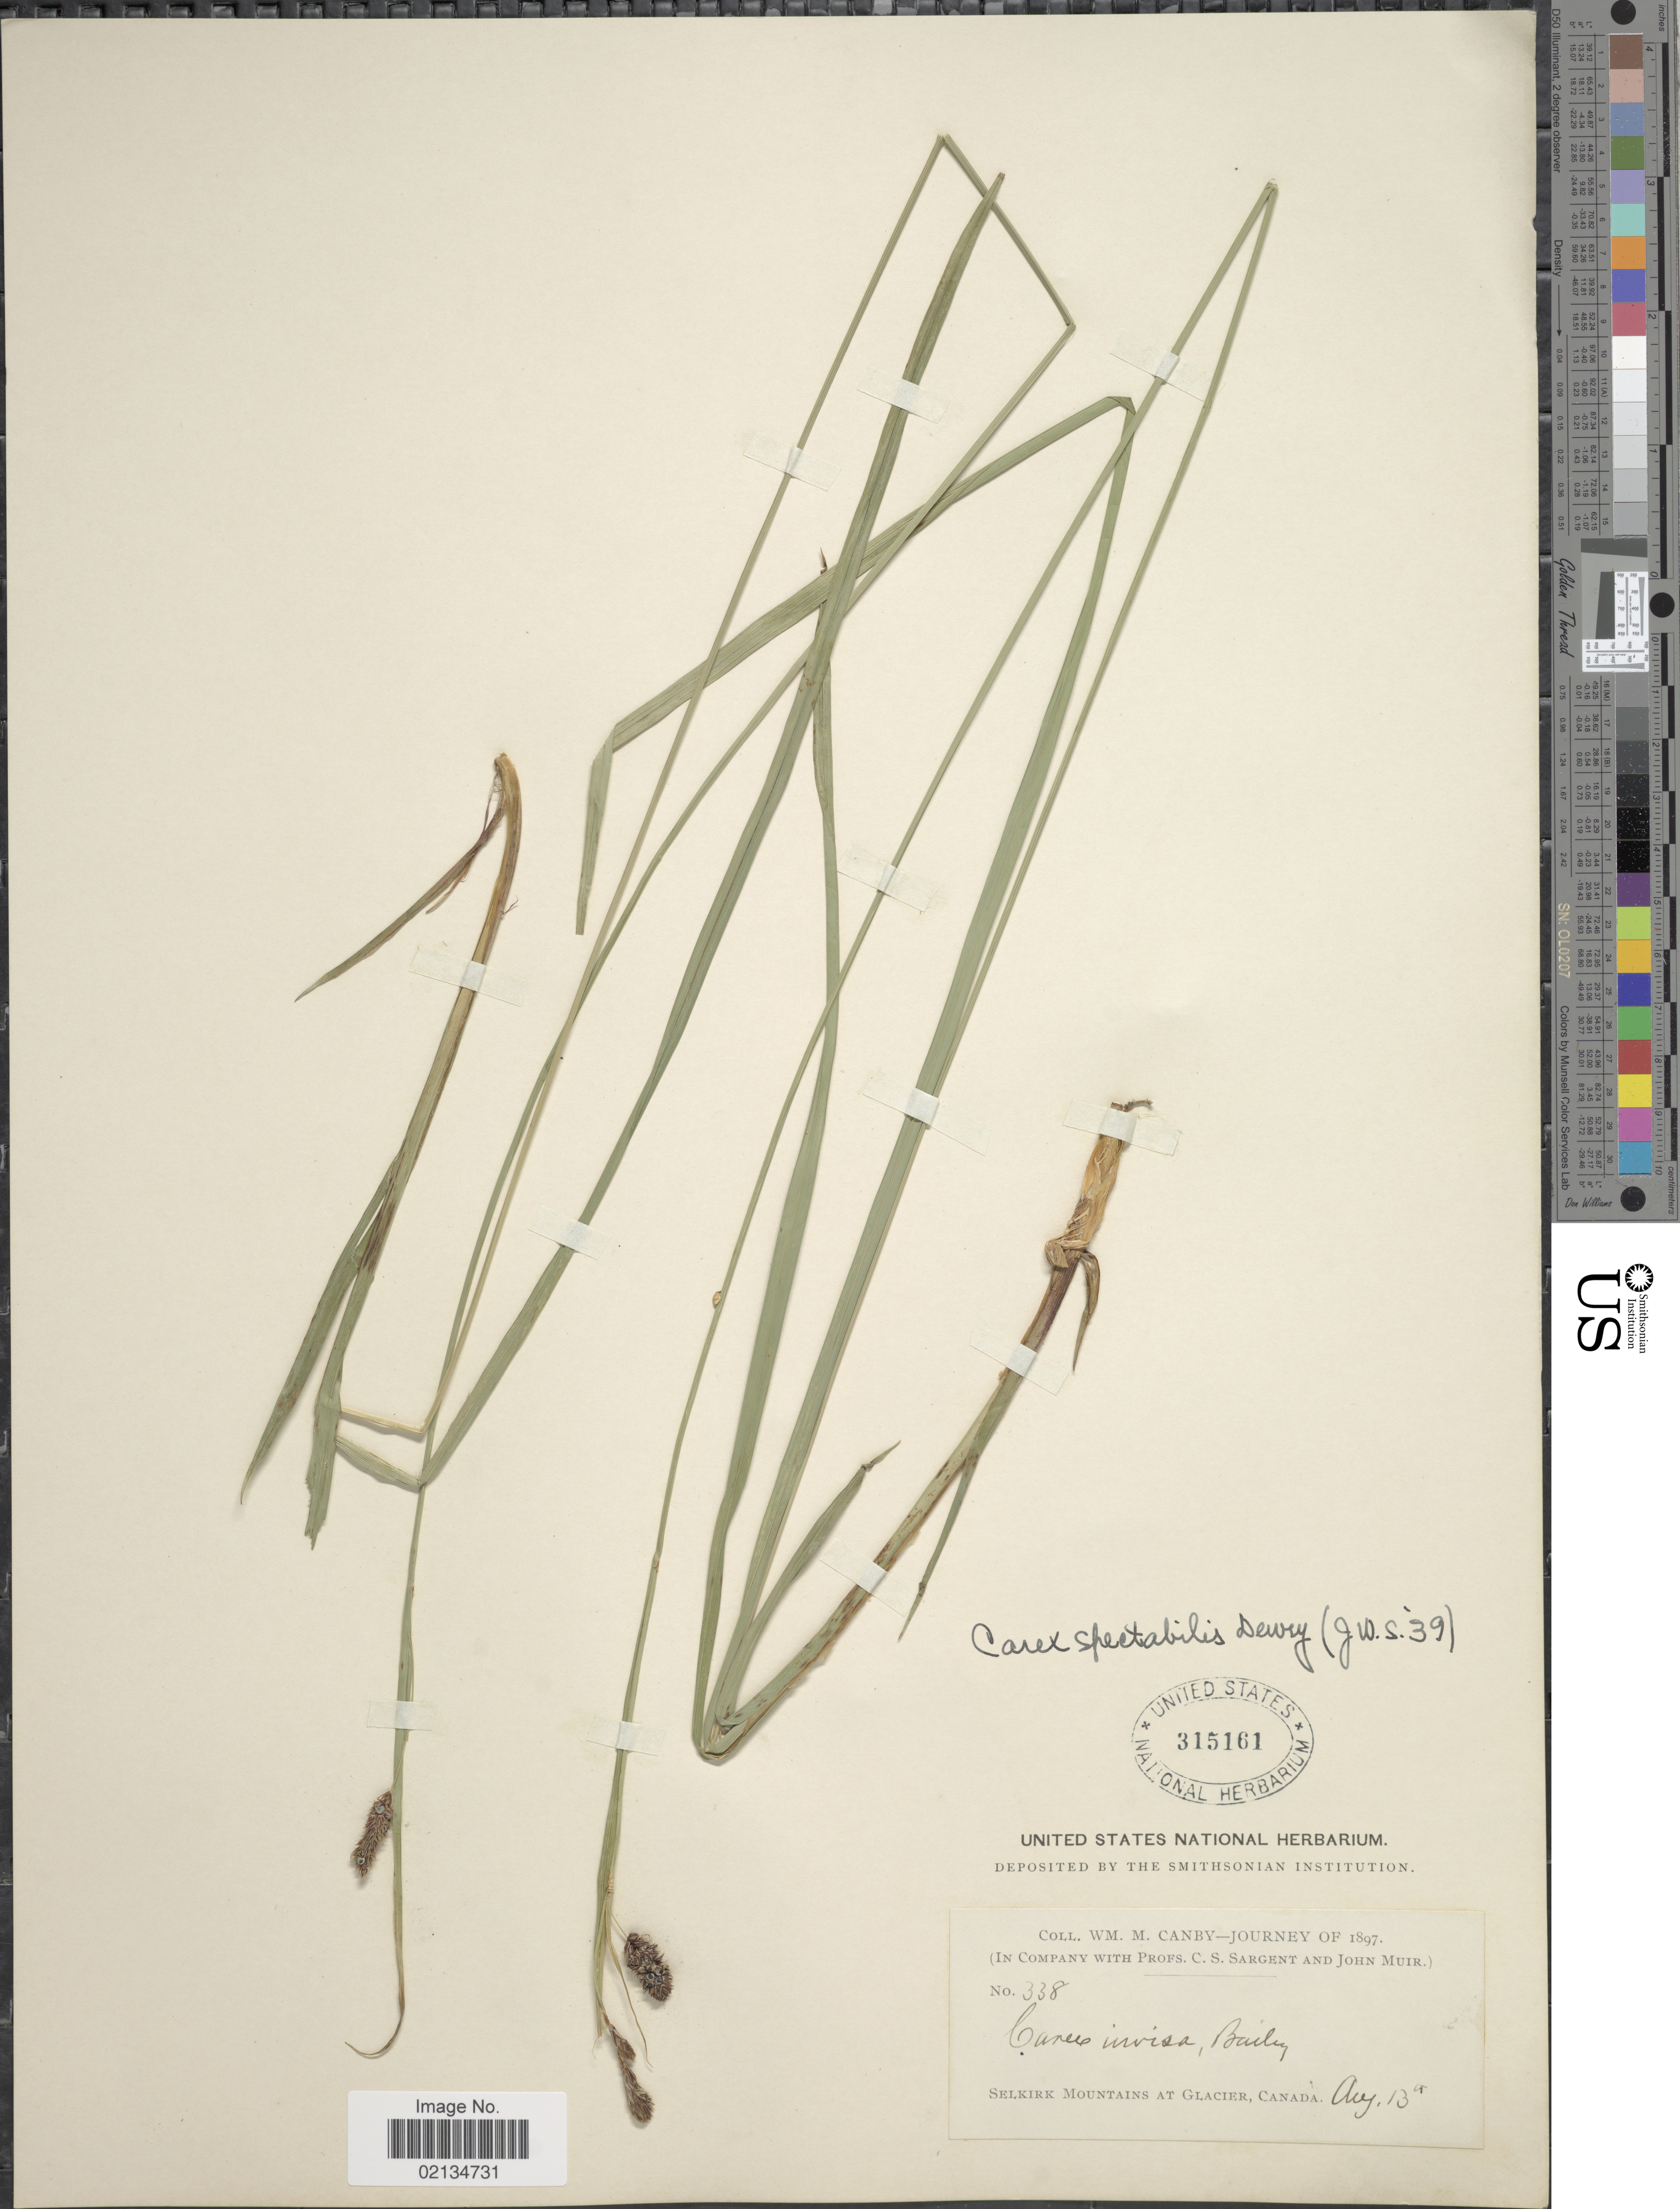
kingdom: Plantae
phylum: Tracheophyta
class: Liliopsida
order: Poales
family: Cyperaceae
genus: Carex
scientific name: Carex spectabilis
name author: Dewey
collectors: W. M. Canby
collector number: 338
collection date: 1897-08-13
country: Canada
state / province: British Columbia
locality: Selkirk Mountains at Glacier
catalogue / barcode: US 315161